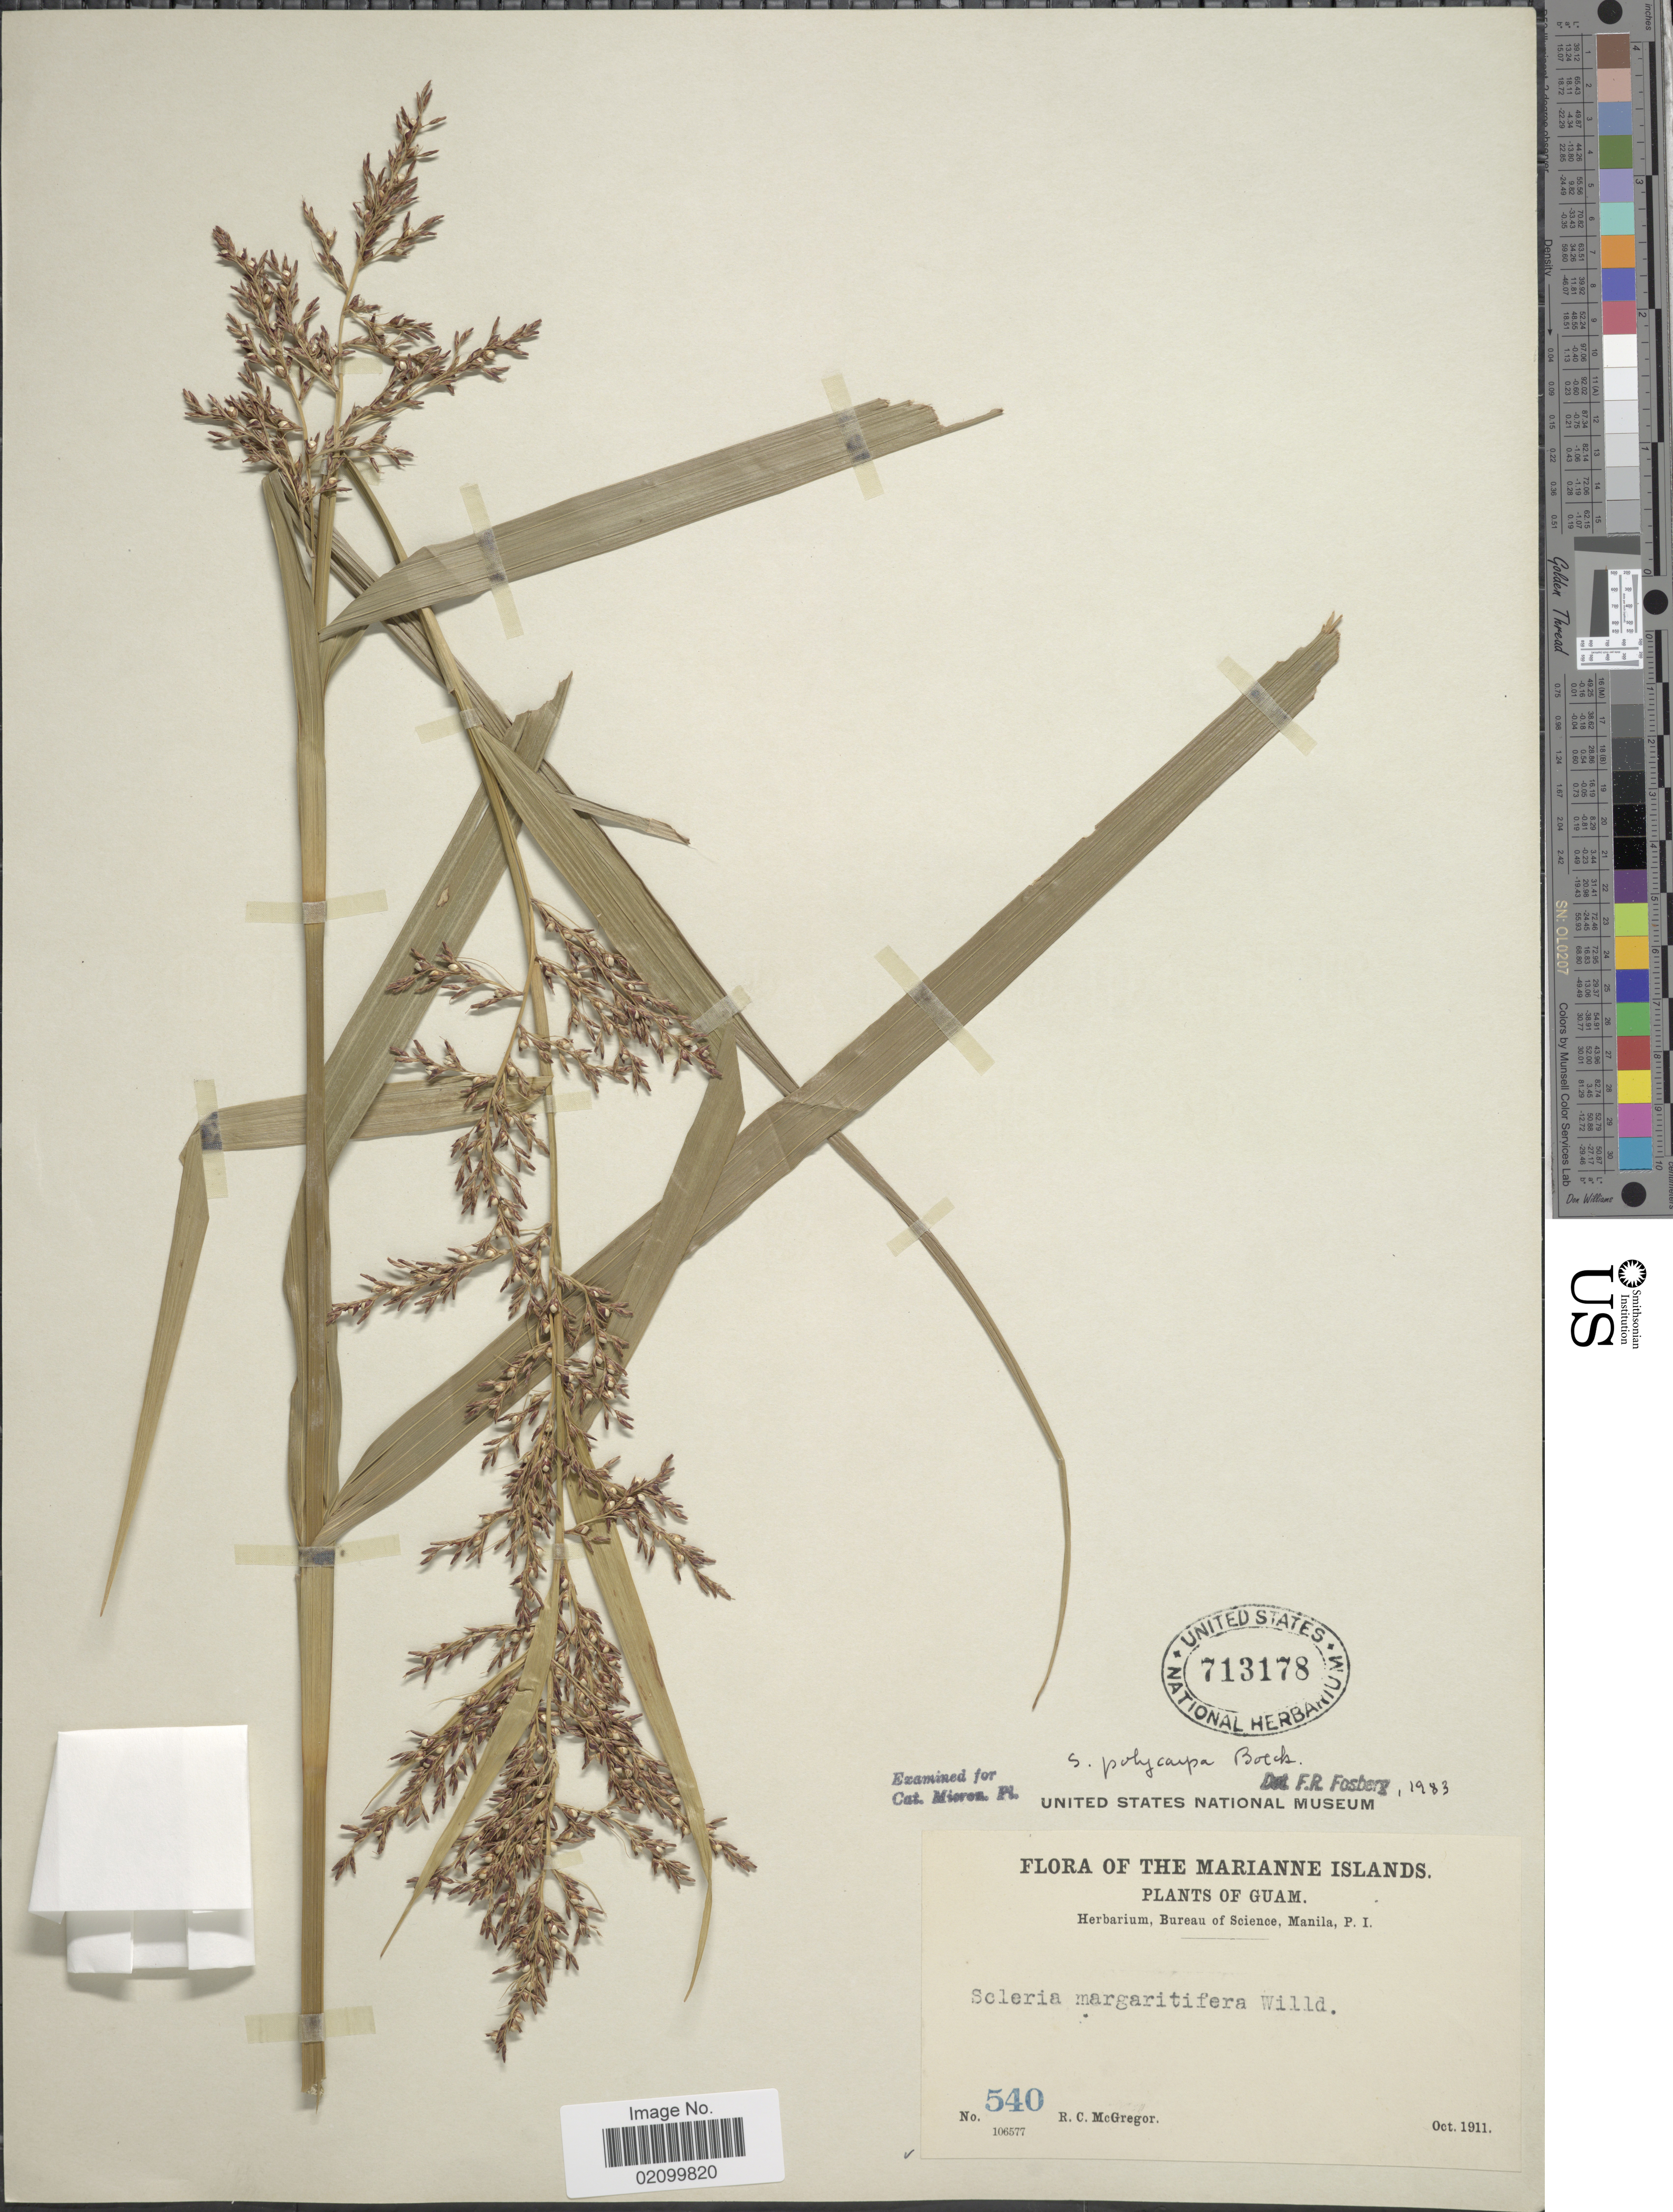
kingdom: Plantae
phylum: Tracheophyta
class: Liliopsida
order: Poales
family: Cyperaceae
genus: Scleria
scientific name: Scleria polycarpa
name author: Boeckeler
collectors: R. C. McGregor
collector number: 540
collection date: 1911-10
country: Guam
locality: Marianne Islands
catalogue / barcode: US 713178